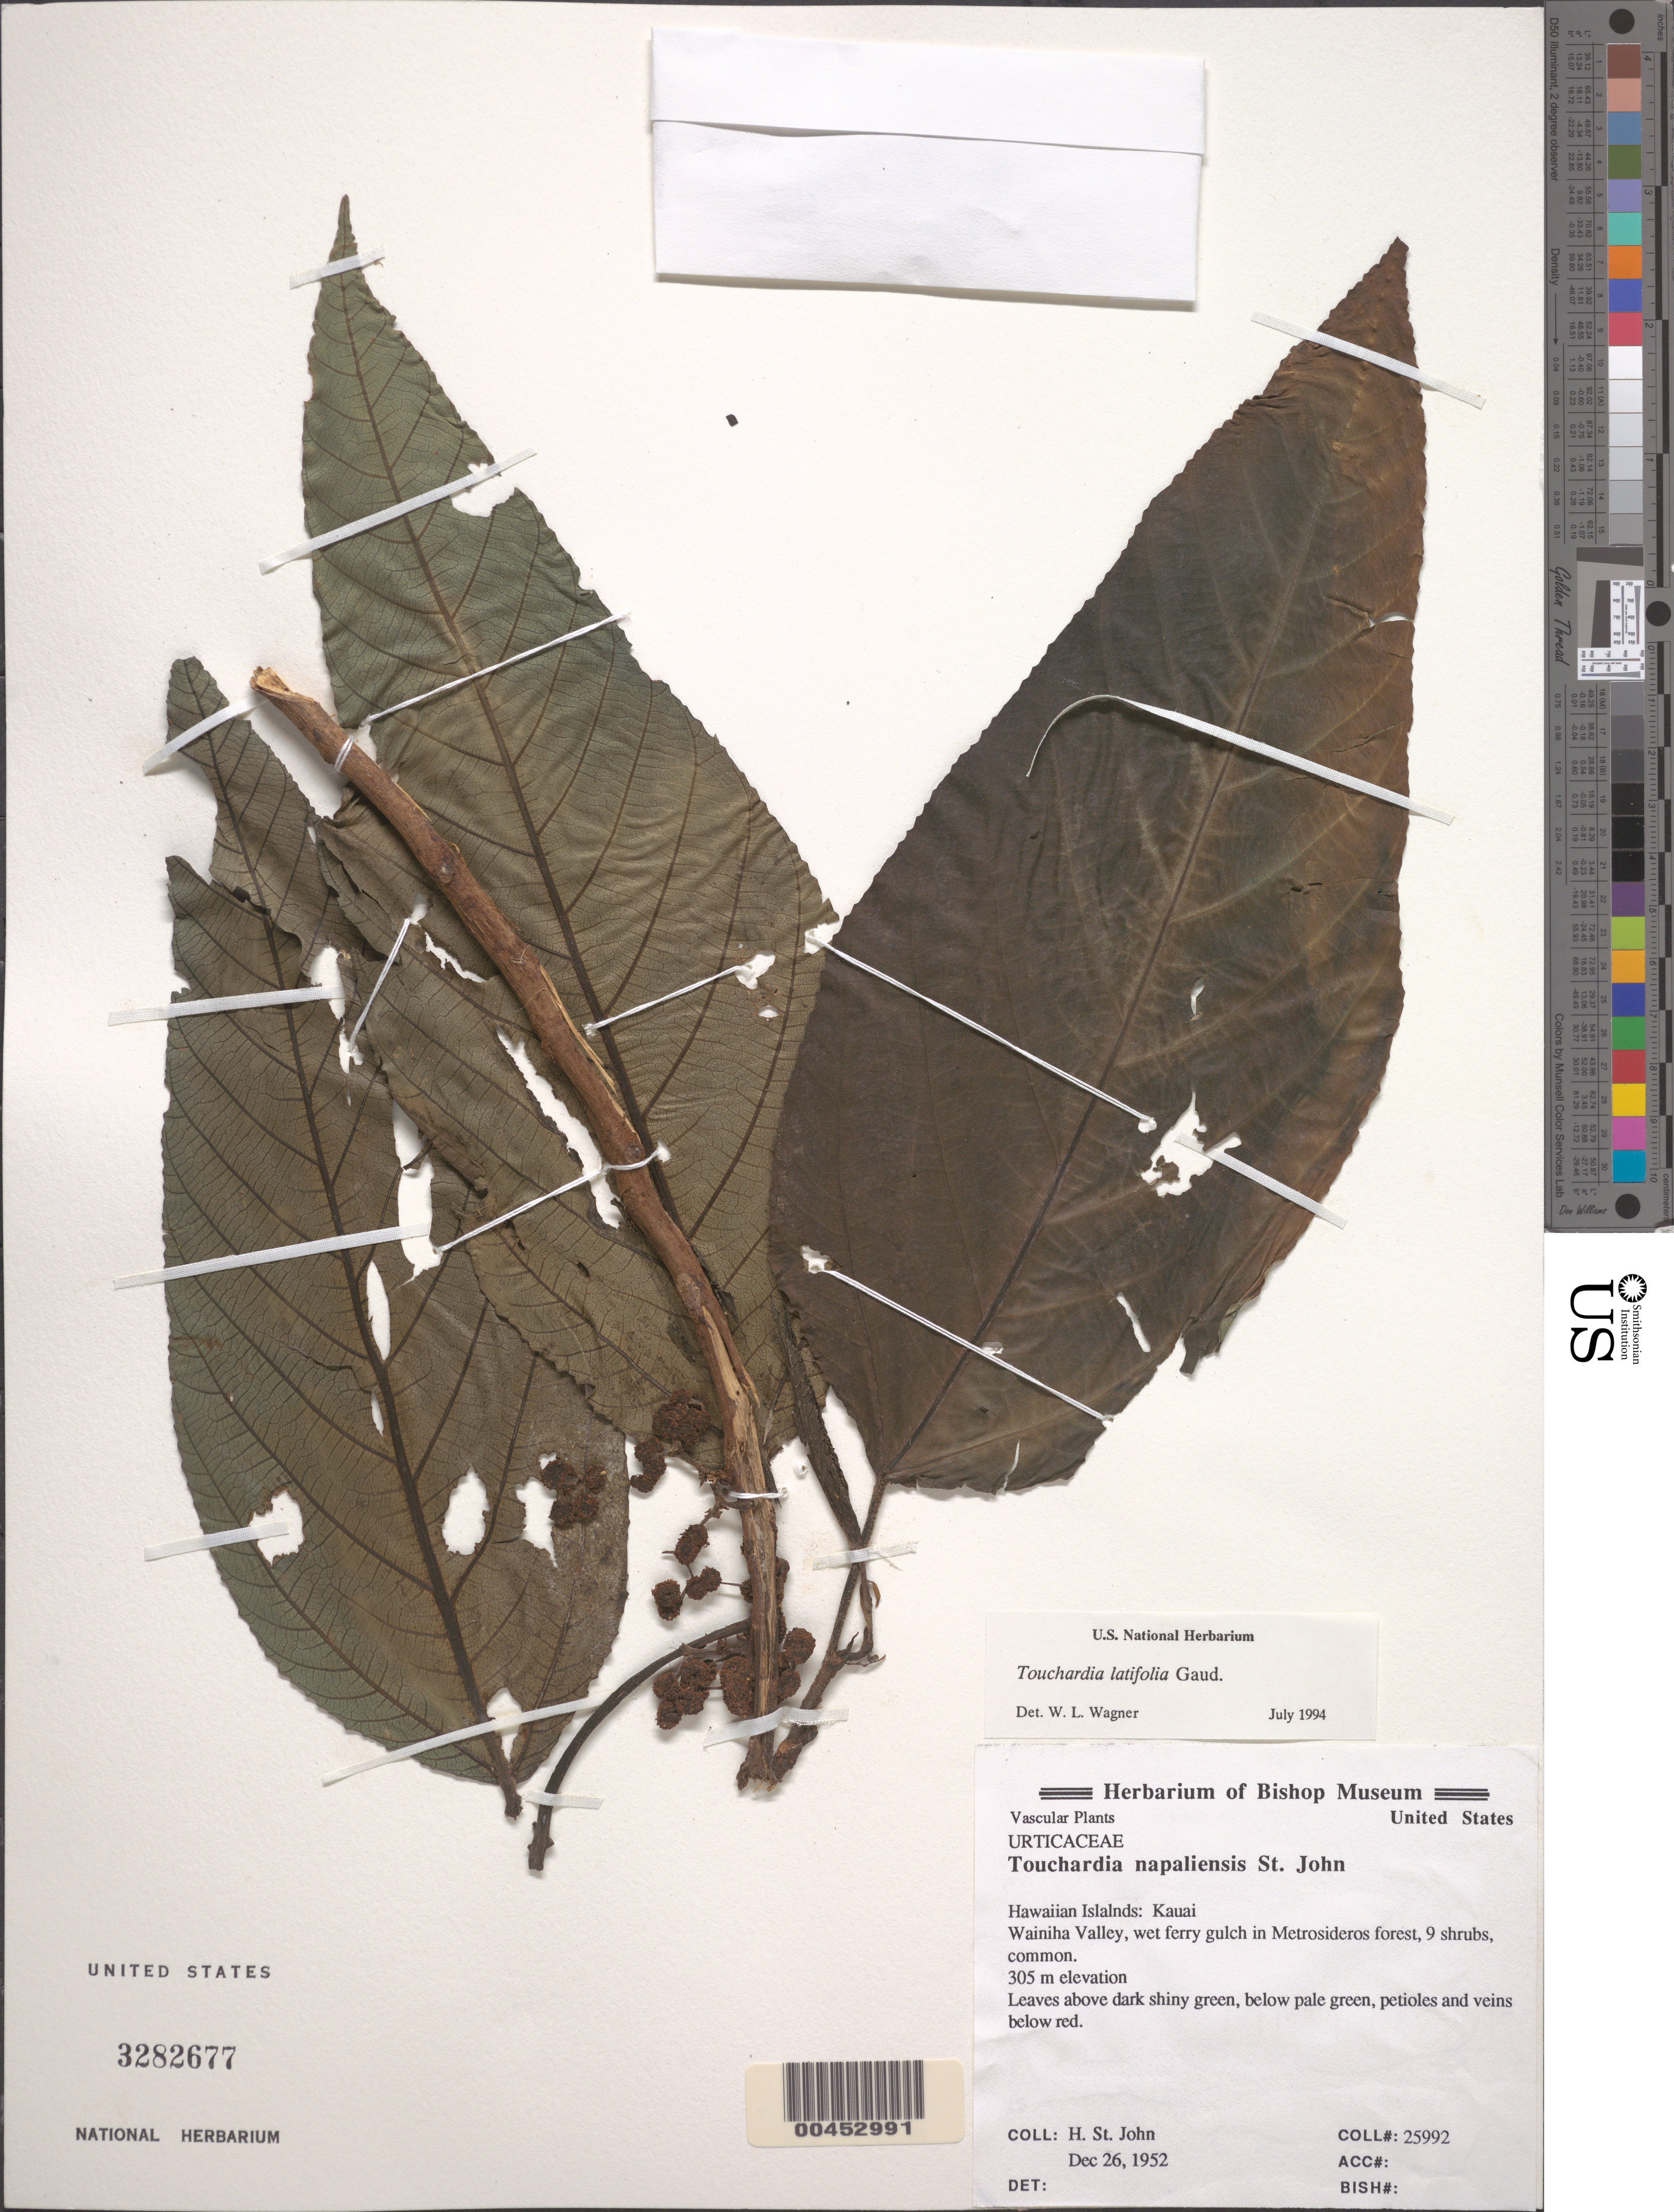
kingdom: Plantae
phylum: Tracheophyta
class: Magnoliopsida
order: Rosales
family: Urticaceae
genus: Touchardia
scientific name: Touchardia latifolia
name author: Gaudich.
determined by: Wagner, W. L., (BOT), Smithsonian Institution - National Museum of Natural History (UNITED STATES)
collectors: H. St. John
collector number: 25992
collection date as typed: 26 Dec 1952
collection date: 1952-12-26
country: United States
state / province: Hawaii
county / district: Kauai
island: Kaua'i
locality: Wainiha Valley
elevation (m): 305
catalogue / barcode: US 3282677